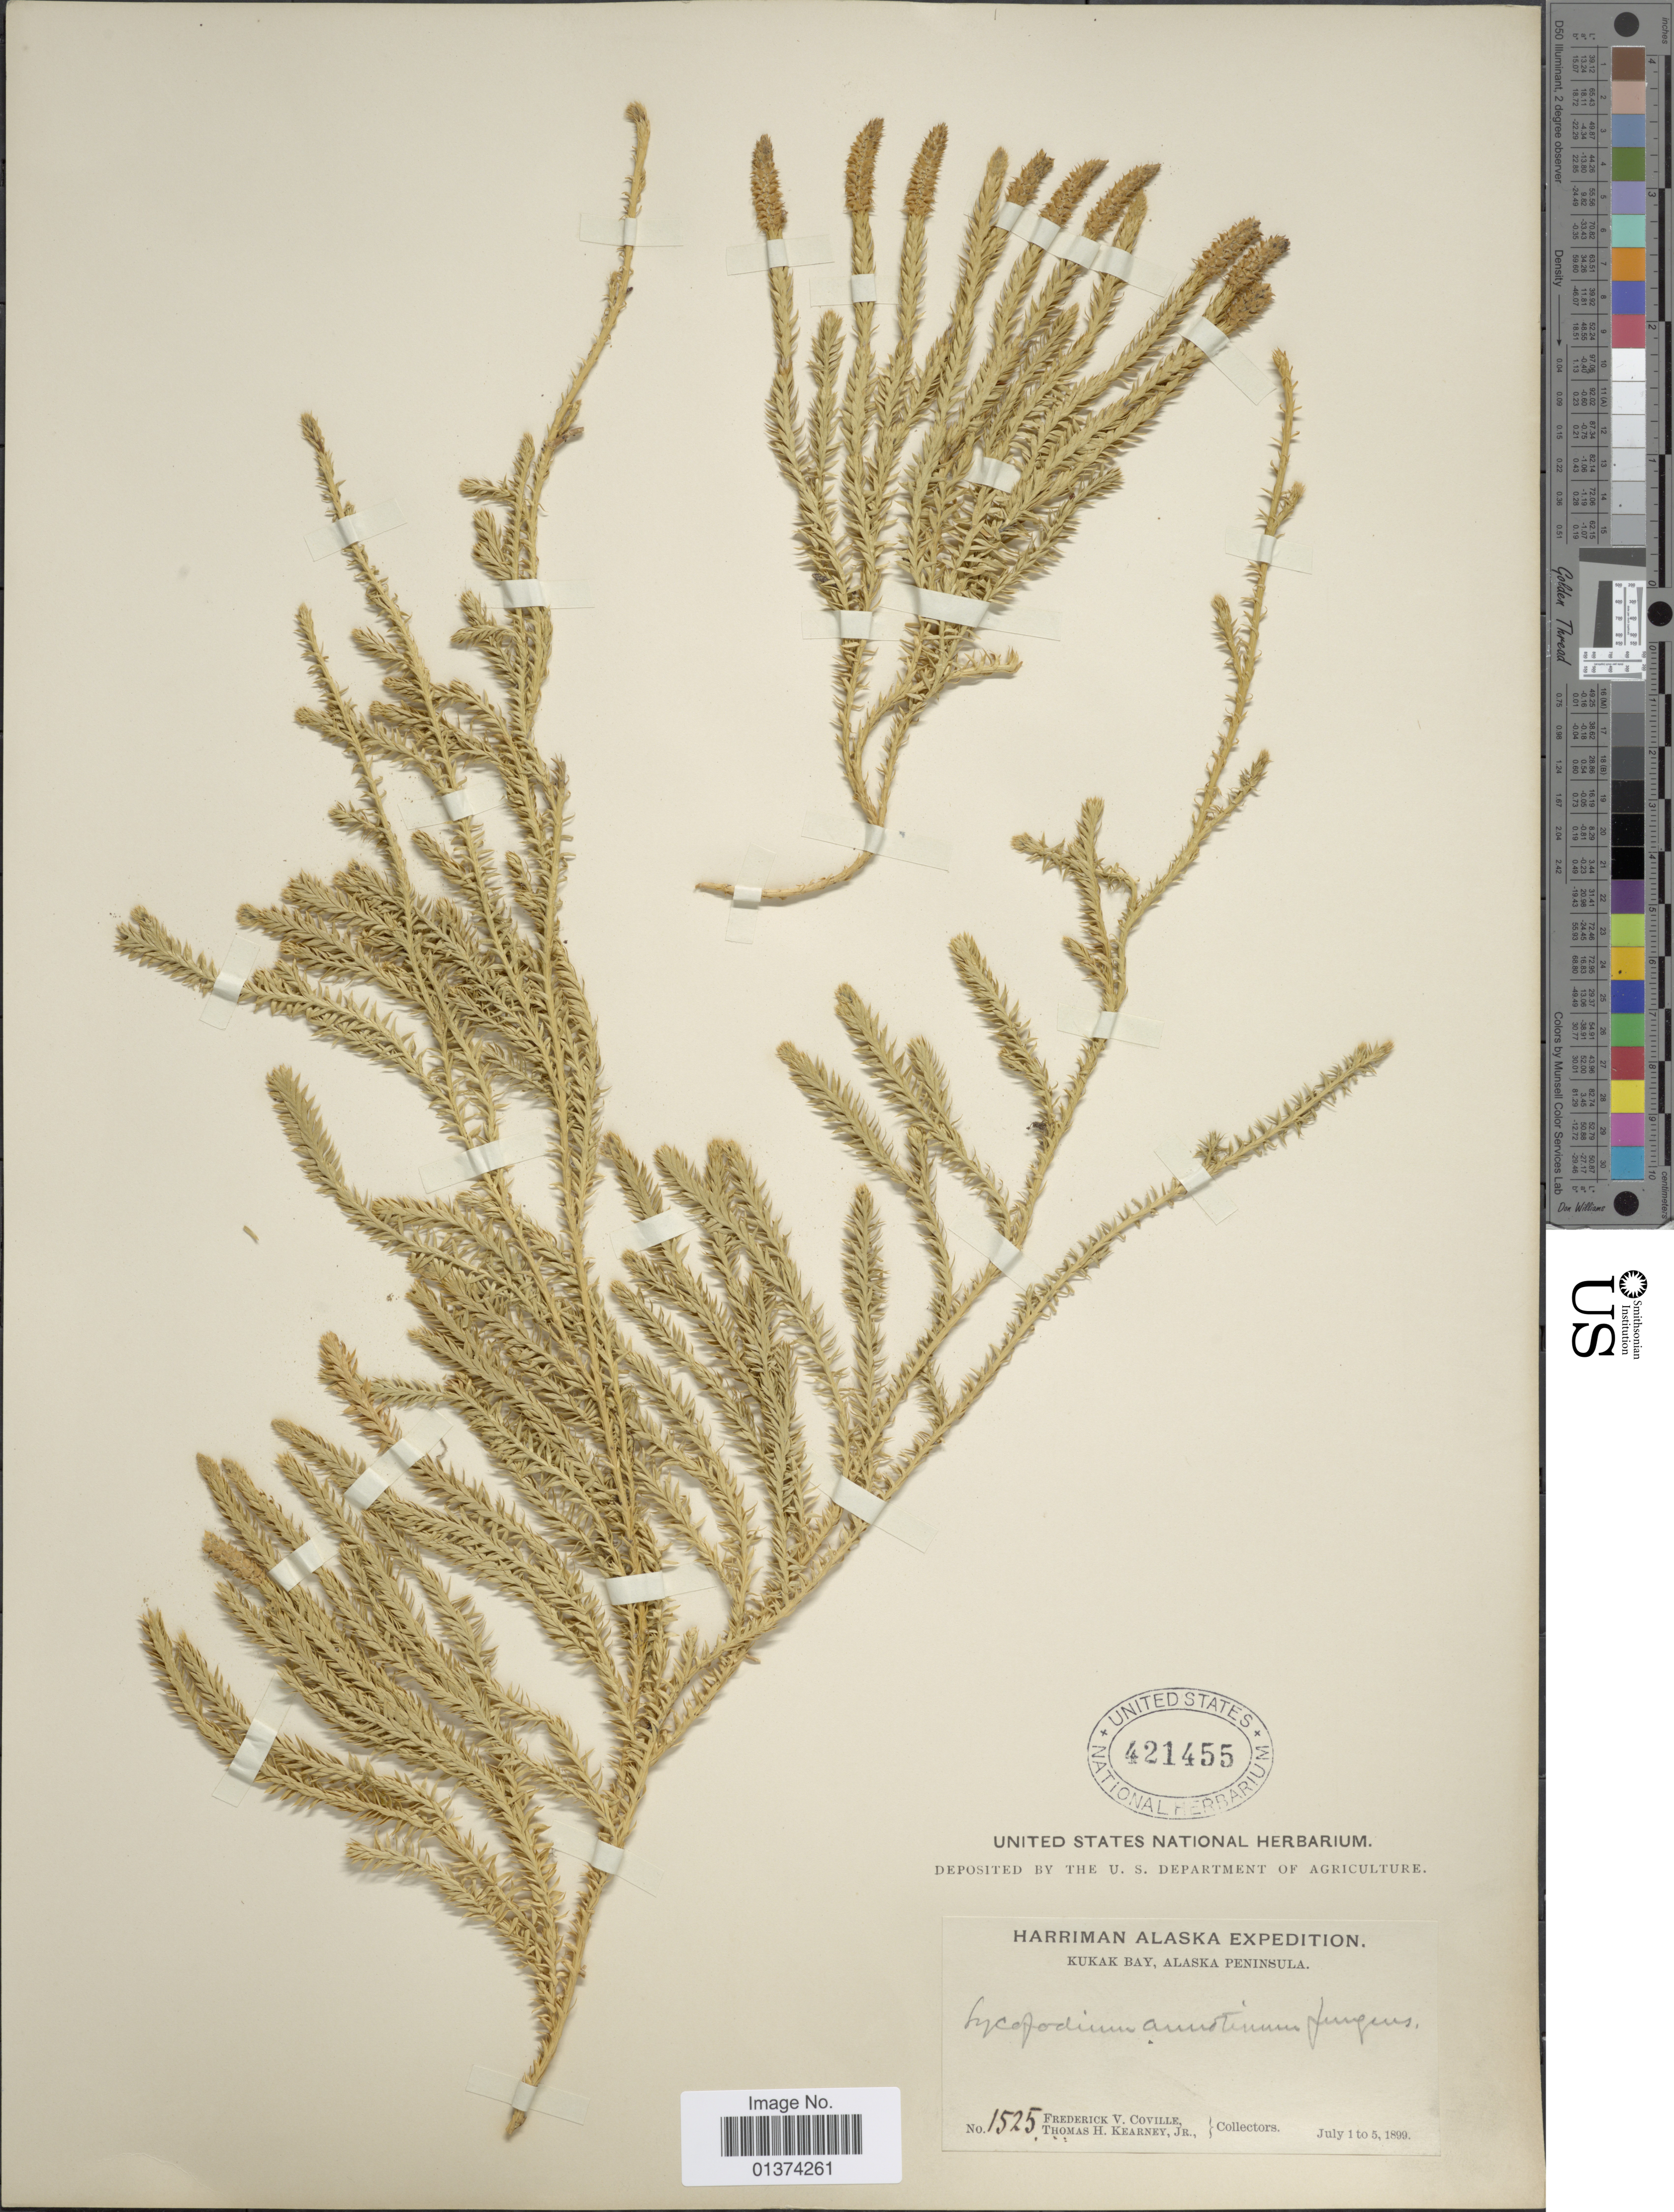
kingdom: Plantae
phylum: Tracheophyta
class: Lycopodiopsida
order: Lycopodiales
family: Lycopodiaceae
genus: Spinulum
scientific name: Spinulum annotinum subsp. annotinum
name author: (L.) A. Haines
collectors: F. V. Coville & T. H. Kearney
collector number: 1525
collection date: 1899-07-01/1899-07-05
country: United States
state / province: Alaska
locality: Kukak Bay, Peninsula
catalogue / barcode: US 421455